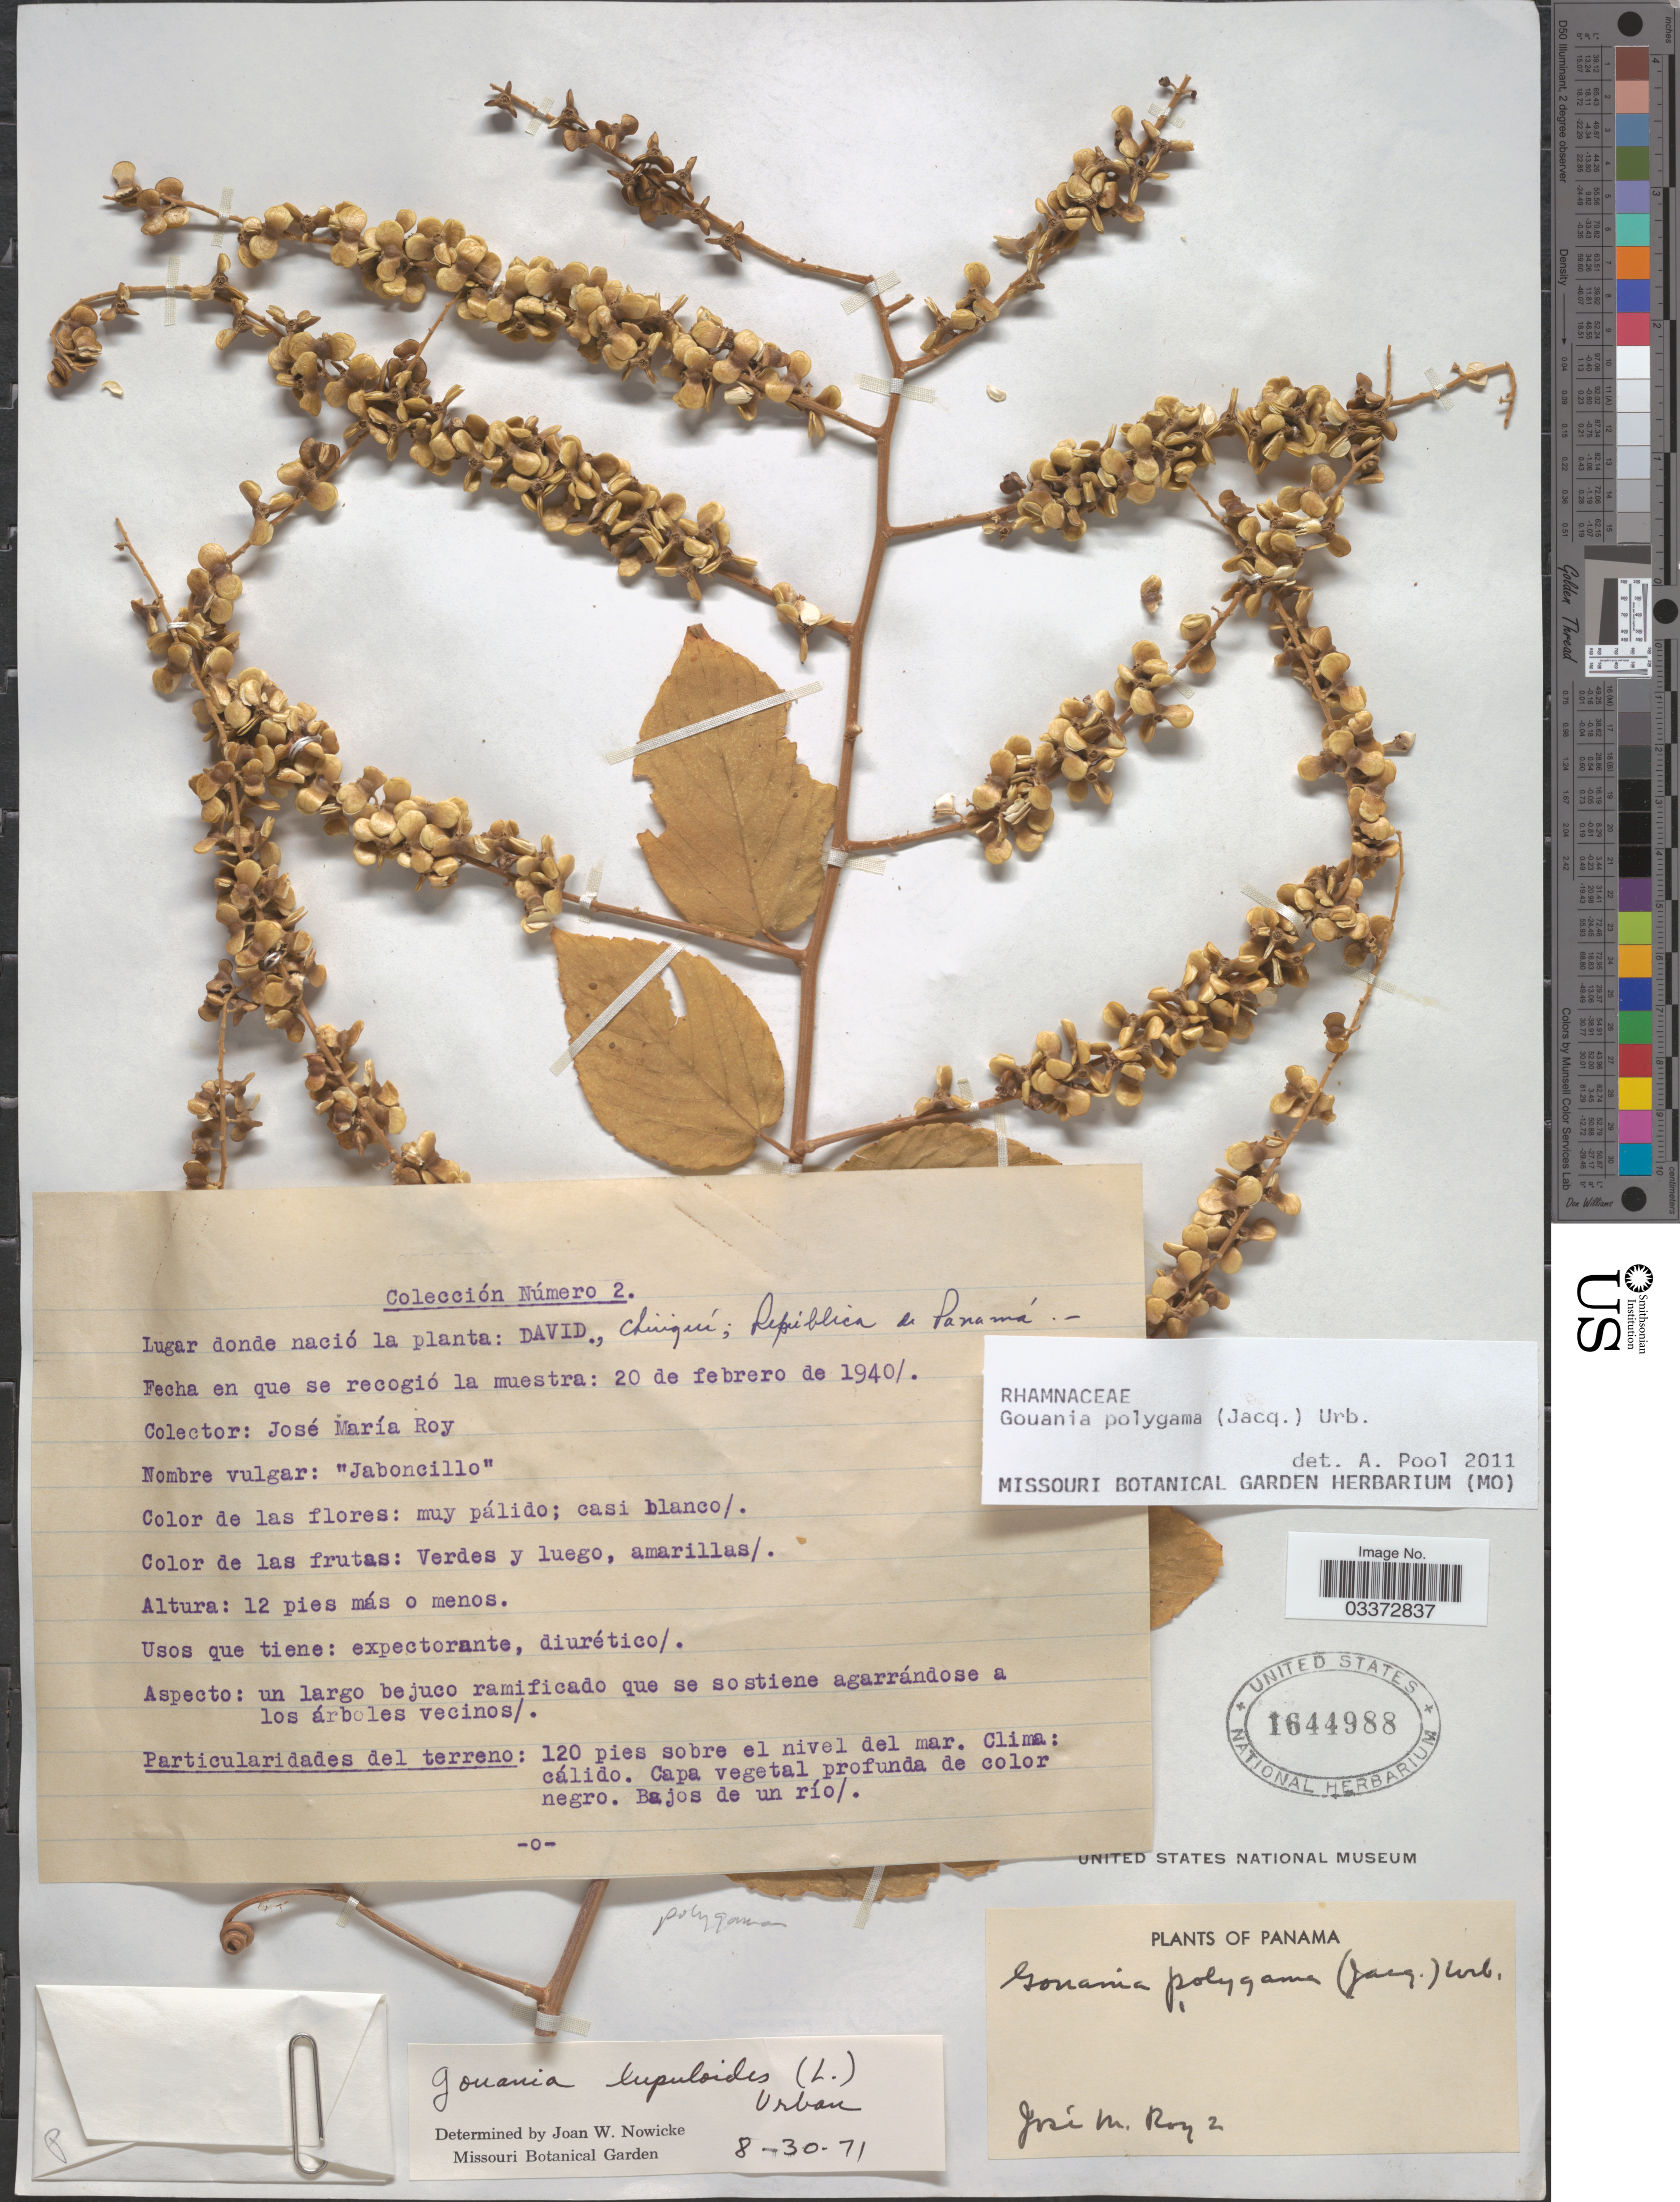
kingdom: Plantae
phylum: Tracheophyta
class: Magnoliopsida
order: Rosales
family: Rhamnaceae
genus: Gouania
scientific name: Gouania polygama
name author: (Jacq.) Urb.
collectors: J. Roy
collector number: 2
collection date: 1940-02-20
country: Panama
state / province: Chiriqui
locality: David.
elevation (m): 37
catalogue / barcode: US 1644988